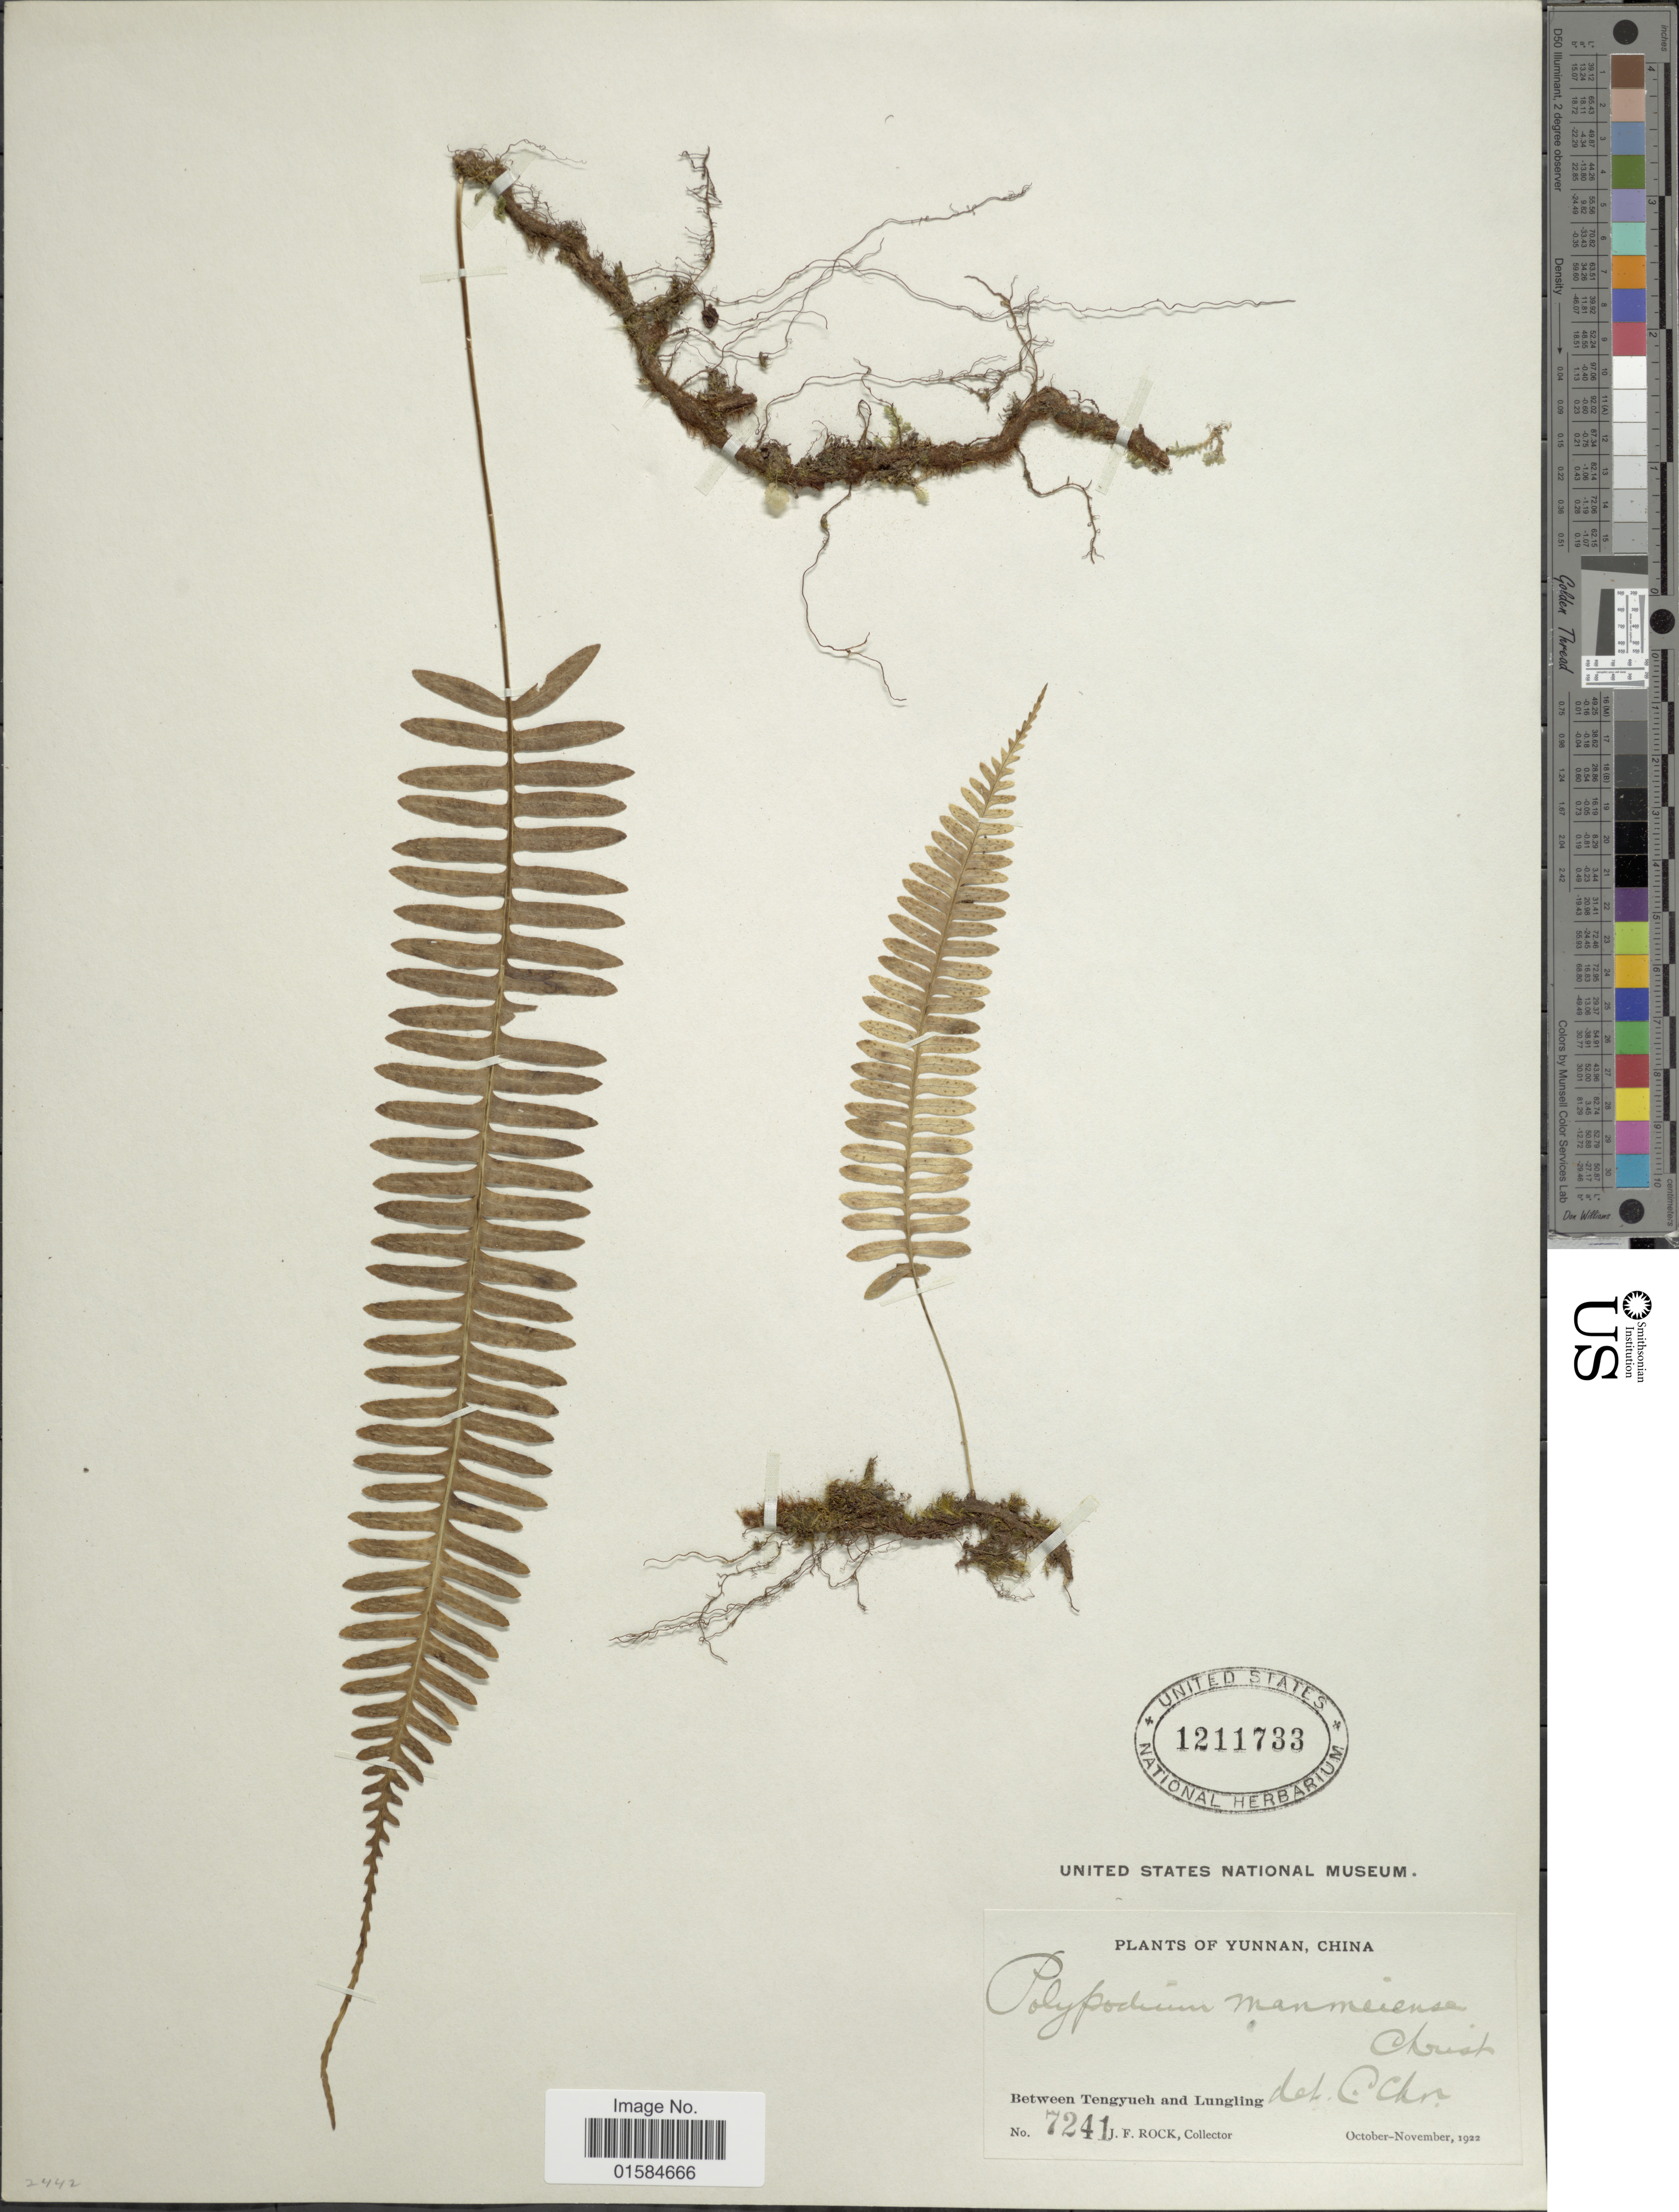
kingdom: Plantae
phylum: Tracheophyta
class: Polypodiopsida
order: Polypodiales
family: Polypodiaceae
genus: Goniophlebium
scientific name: Goniophlebium manmeiense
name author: (Christ) Rödl-Linder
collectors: J. Rock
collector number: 7241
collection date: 1922-10/1922-11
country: China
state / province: Yunnan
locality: Between Tengyueh and Lungling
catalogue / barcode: US 1211733